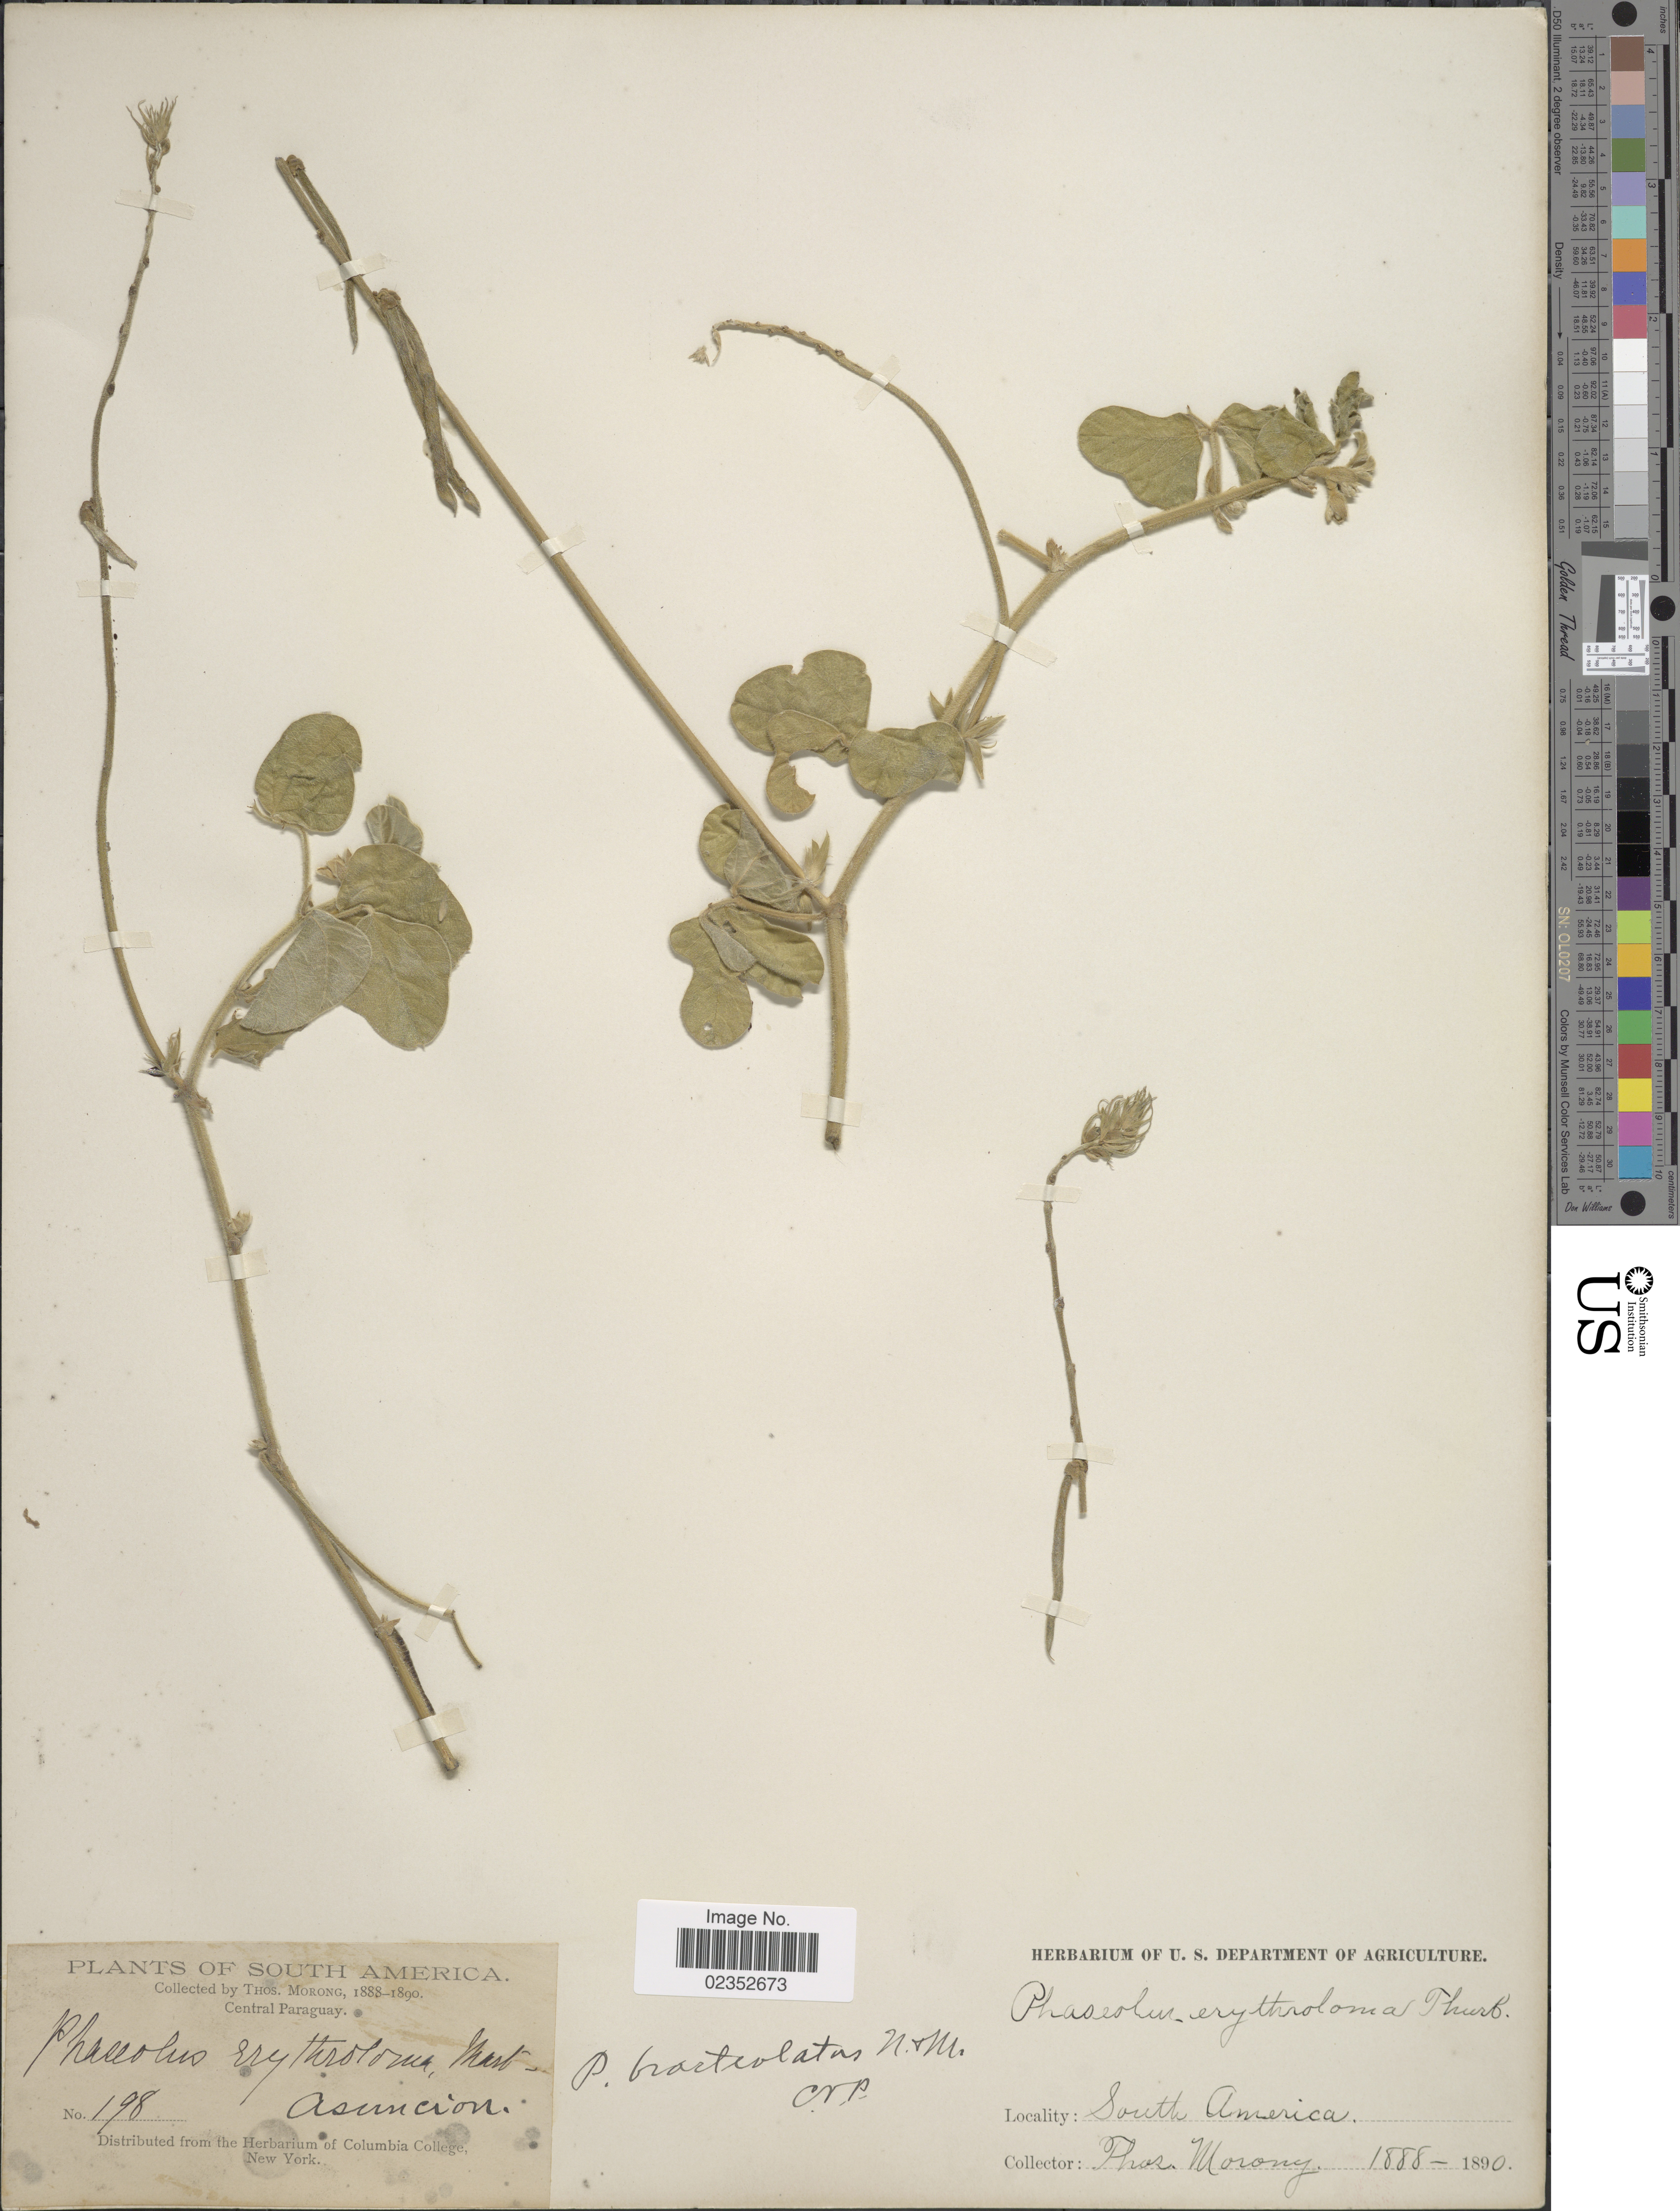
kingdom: Plantae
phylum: Tracheophyta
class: Magnoliopsida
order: Fabales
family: Fabaceae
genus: Macroptilium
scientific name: Macroptilium bracteatum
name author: (Nees & Mart.) Maréchal & Baudet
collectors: ex herb. T. Morong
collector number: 198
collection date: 1888/1890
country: Paraguay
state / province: Central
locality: Central Paraguay